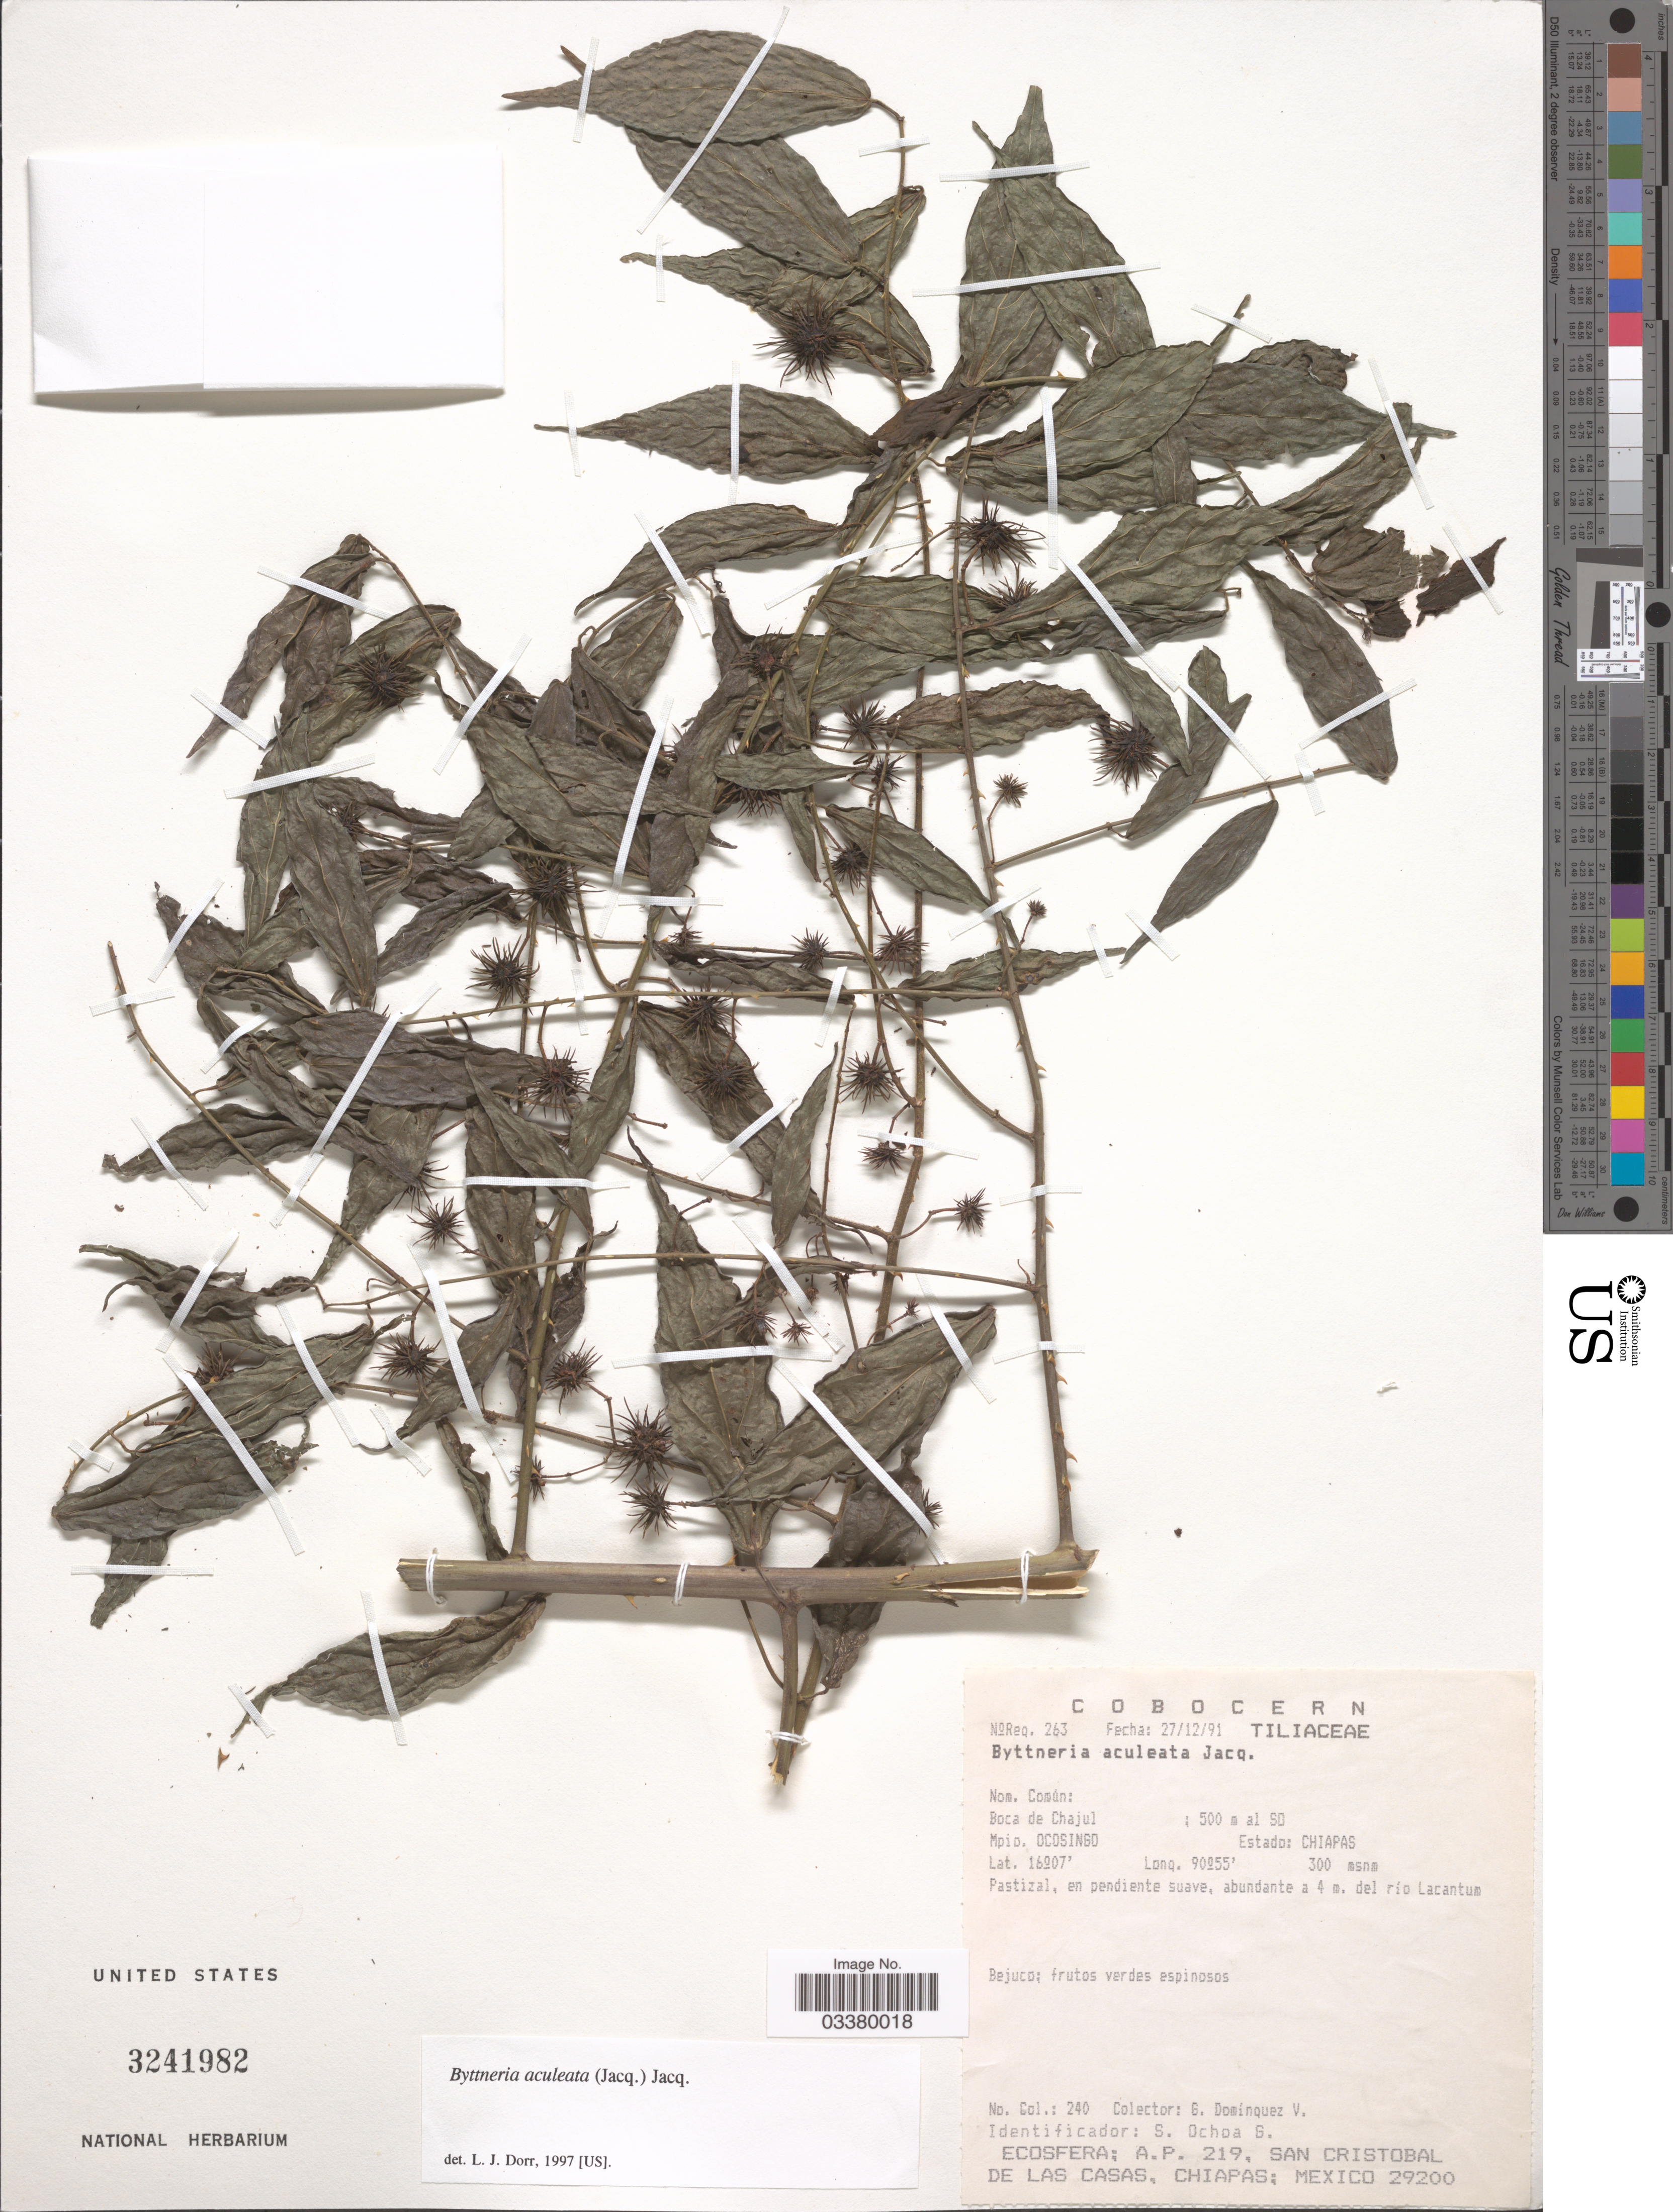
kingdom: Plantae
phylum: Tracheophyta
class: Magnoliopsida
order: Malvales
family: Malvaceae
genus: Byttneria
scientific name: Byttneria aculeata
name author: (Jacq.) Jacq.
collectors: G. Dominquez V.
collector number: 240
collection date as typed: Transcribed d/m/y: 27/12/91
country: Mexico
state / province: Chiapas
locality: Boca de Chajul; 500 m al SO, Mpio. Ocosingo.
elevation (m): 300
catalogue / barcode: US 3241982